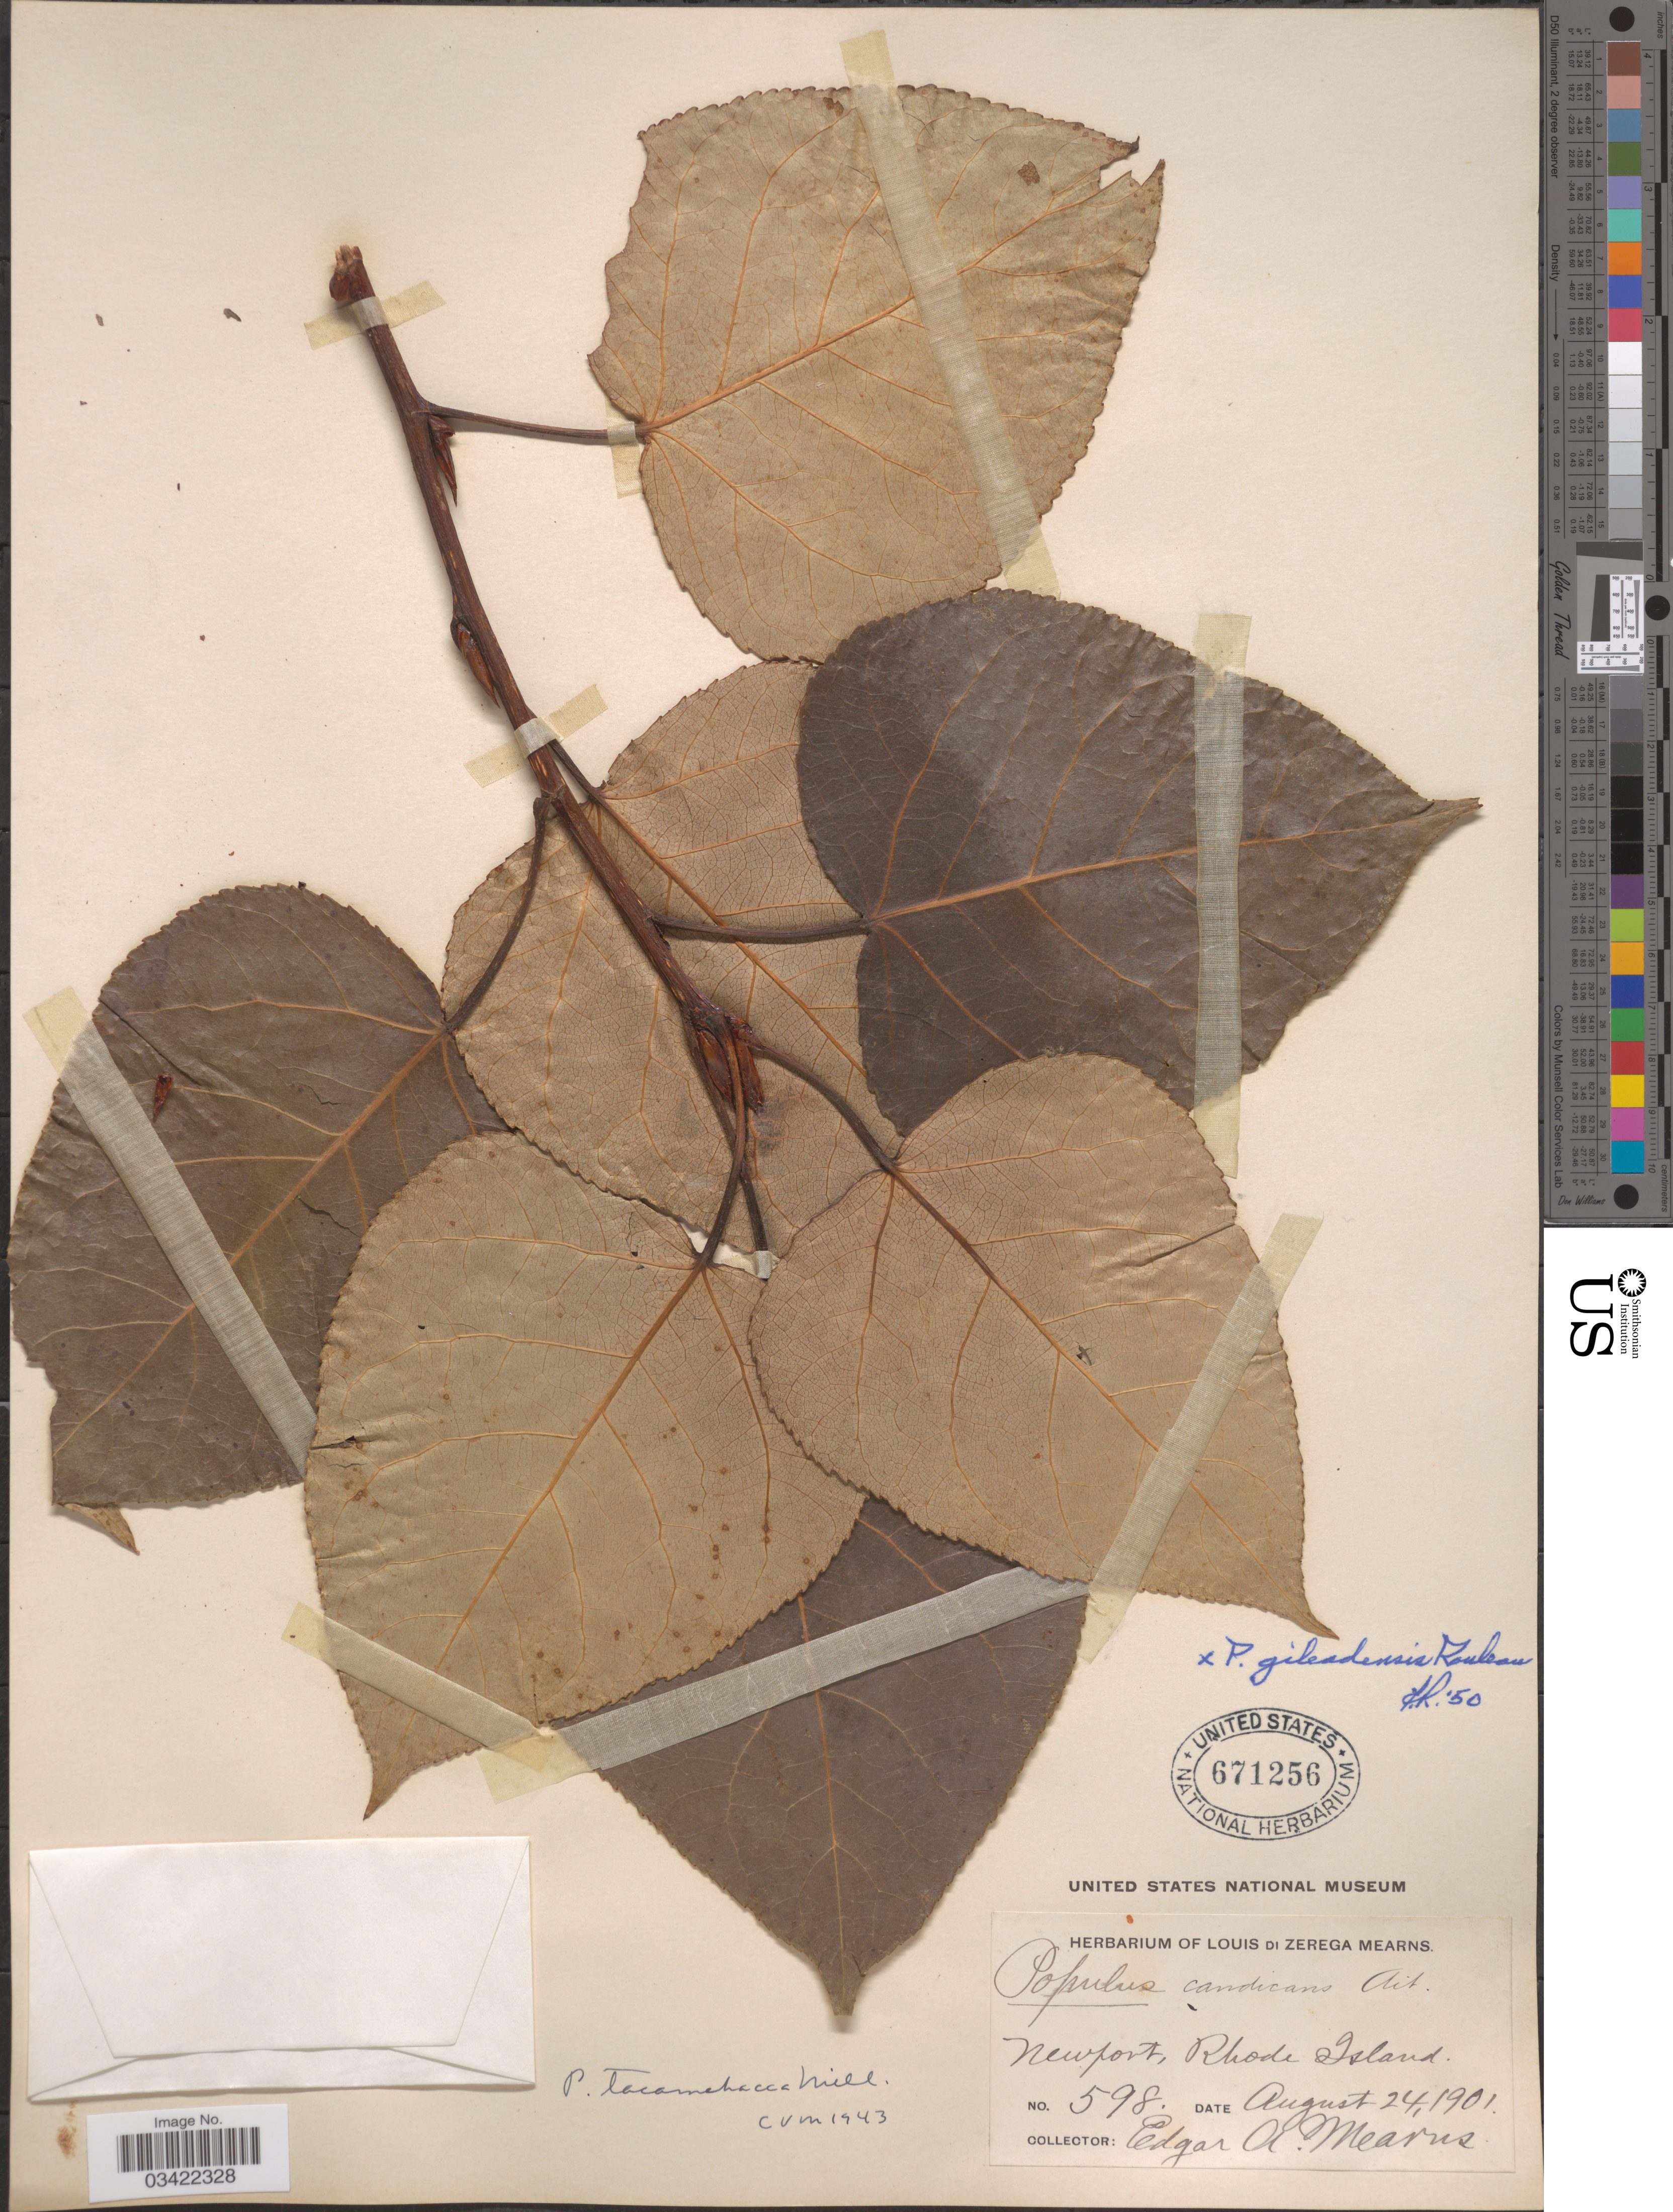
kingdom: Plantae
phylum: Tracheophyta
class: Magnoliopsida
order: Malpighiales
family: Salicaceae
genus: Populus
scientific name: Populus x jackii 'Balm of Gilead'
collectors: E. A. Mearns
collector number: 598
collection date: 1901-08-24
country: United States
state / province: Rhode Island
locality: Newport.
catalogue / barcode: US 671256